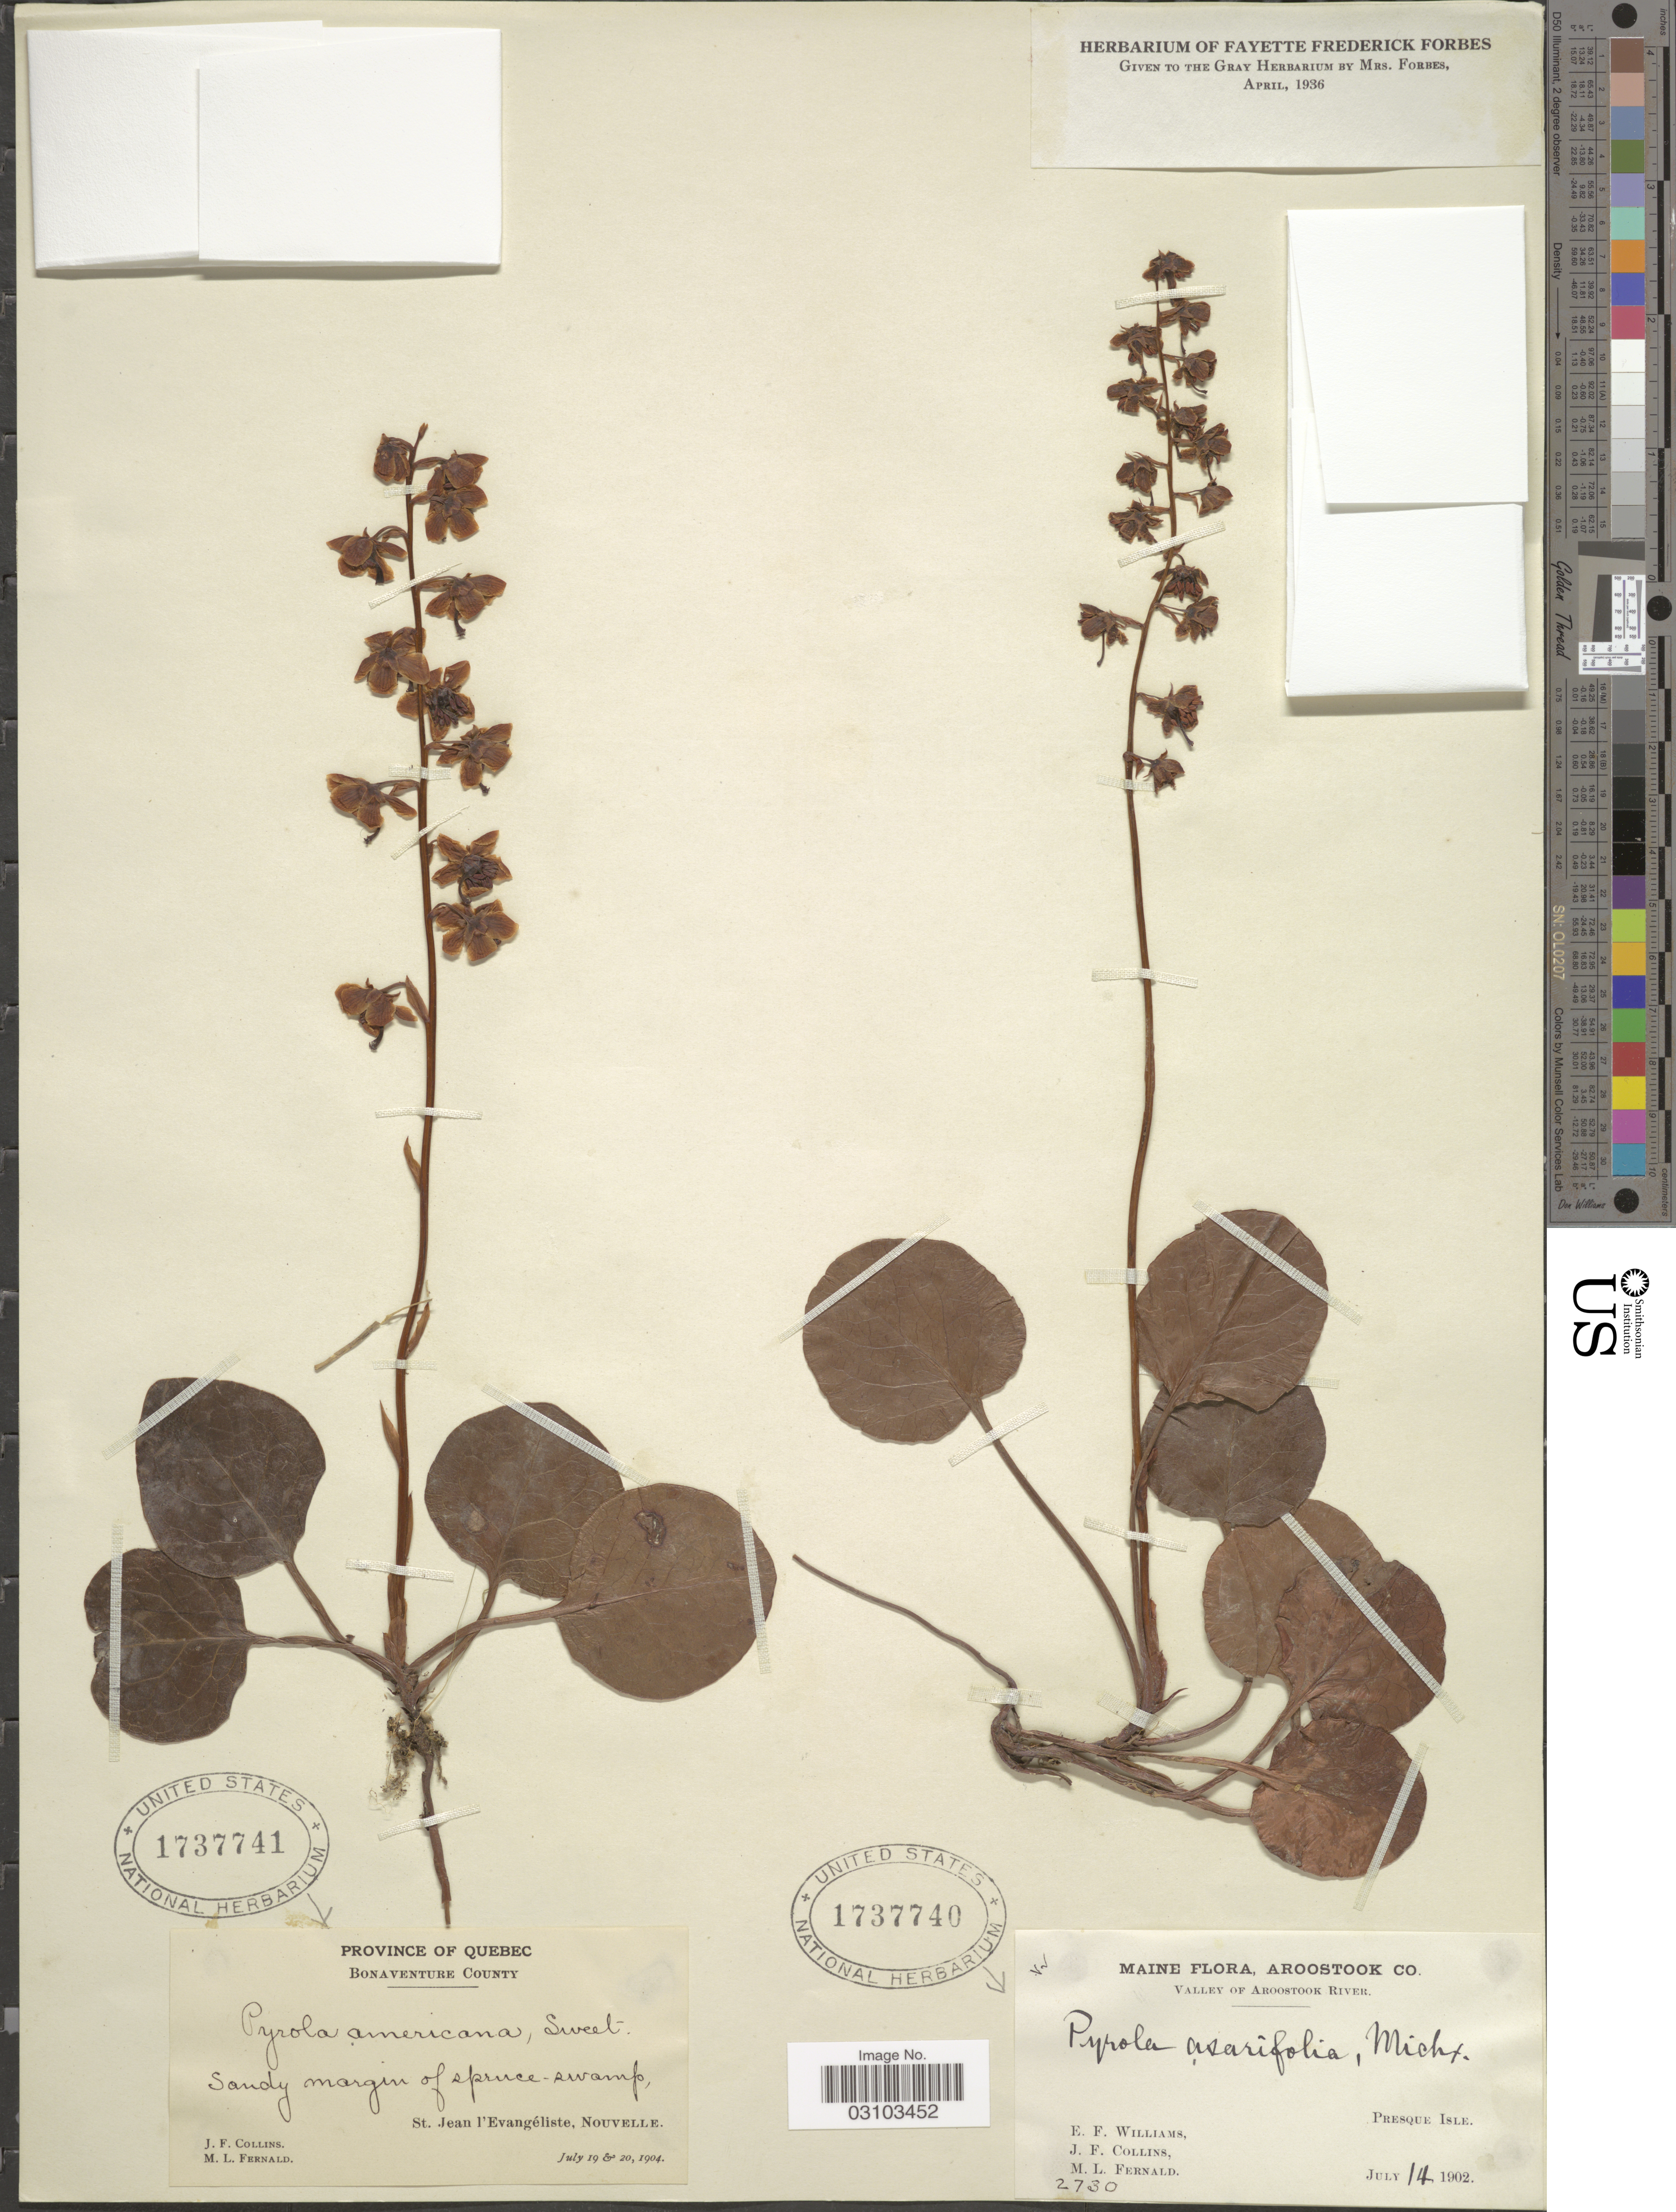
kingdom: Plantae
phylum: Tracheophyta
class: Magnoliopsida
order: Ericales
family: Ericaceae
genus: Pyrola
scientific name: Pyrola asarifolia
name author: Michx.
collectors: J. Collins & M. L. Fernald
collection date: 1904-07-19/1904-07-20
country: Canada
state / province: Quebec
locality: Bonaventure County, St. Jean l'Evangéliste, Nouvelle.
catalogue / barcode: US 1737741